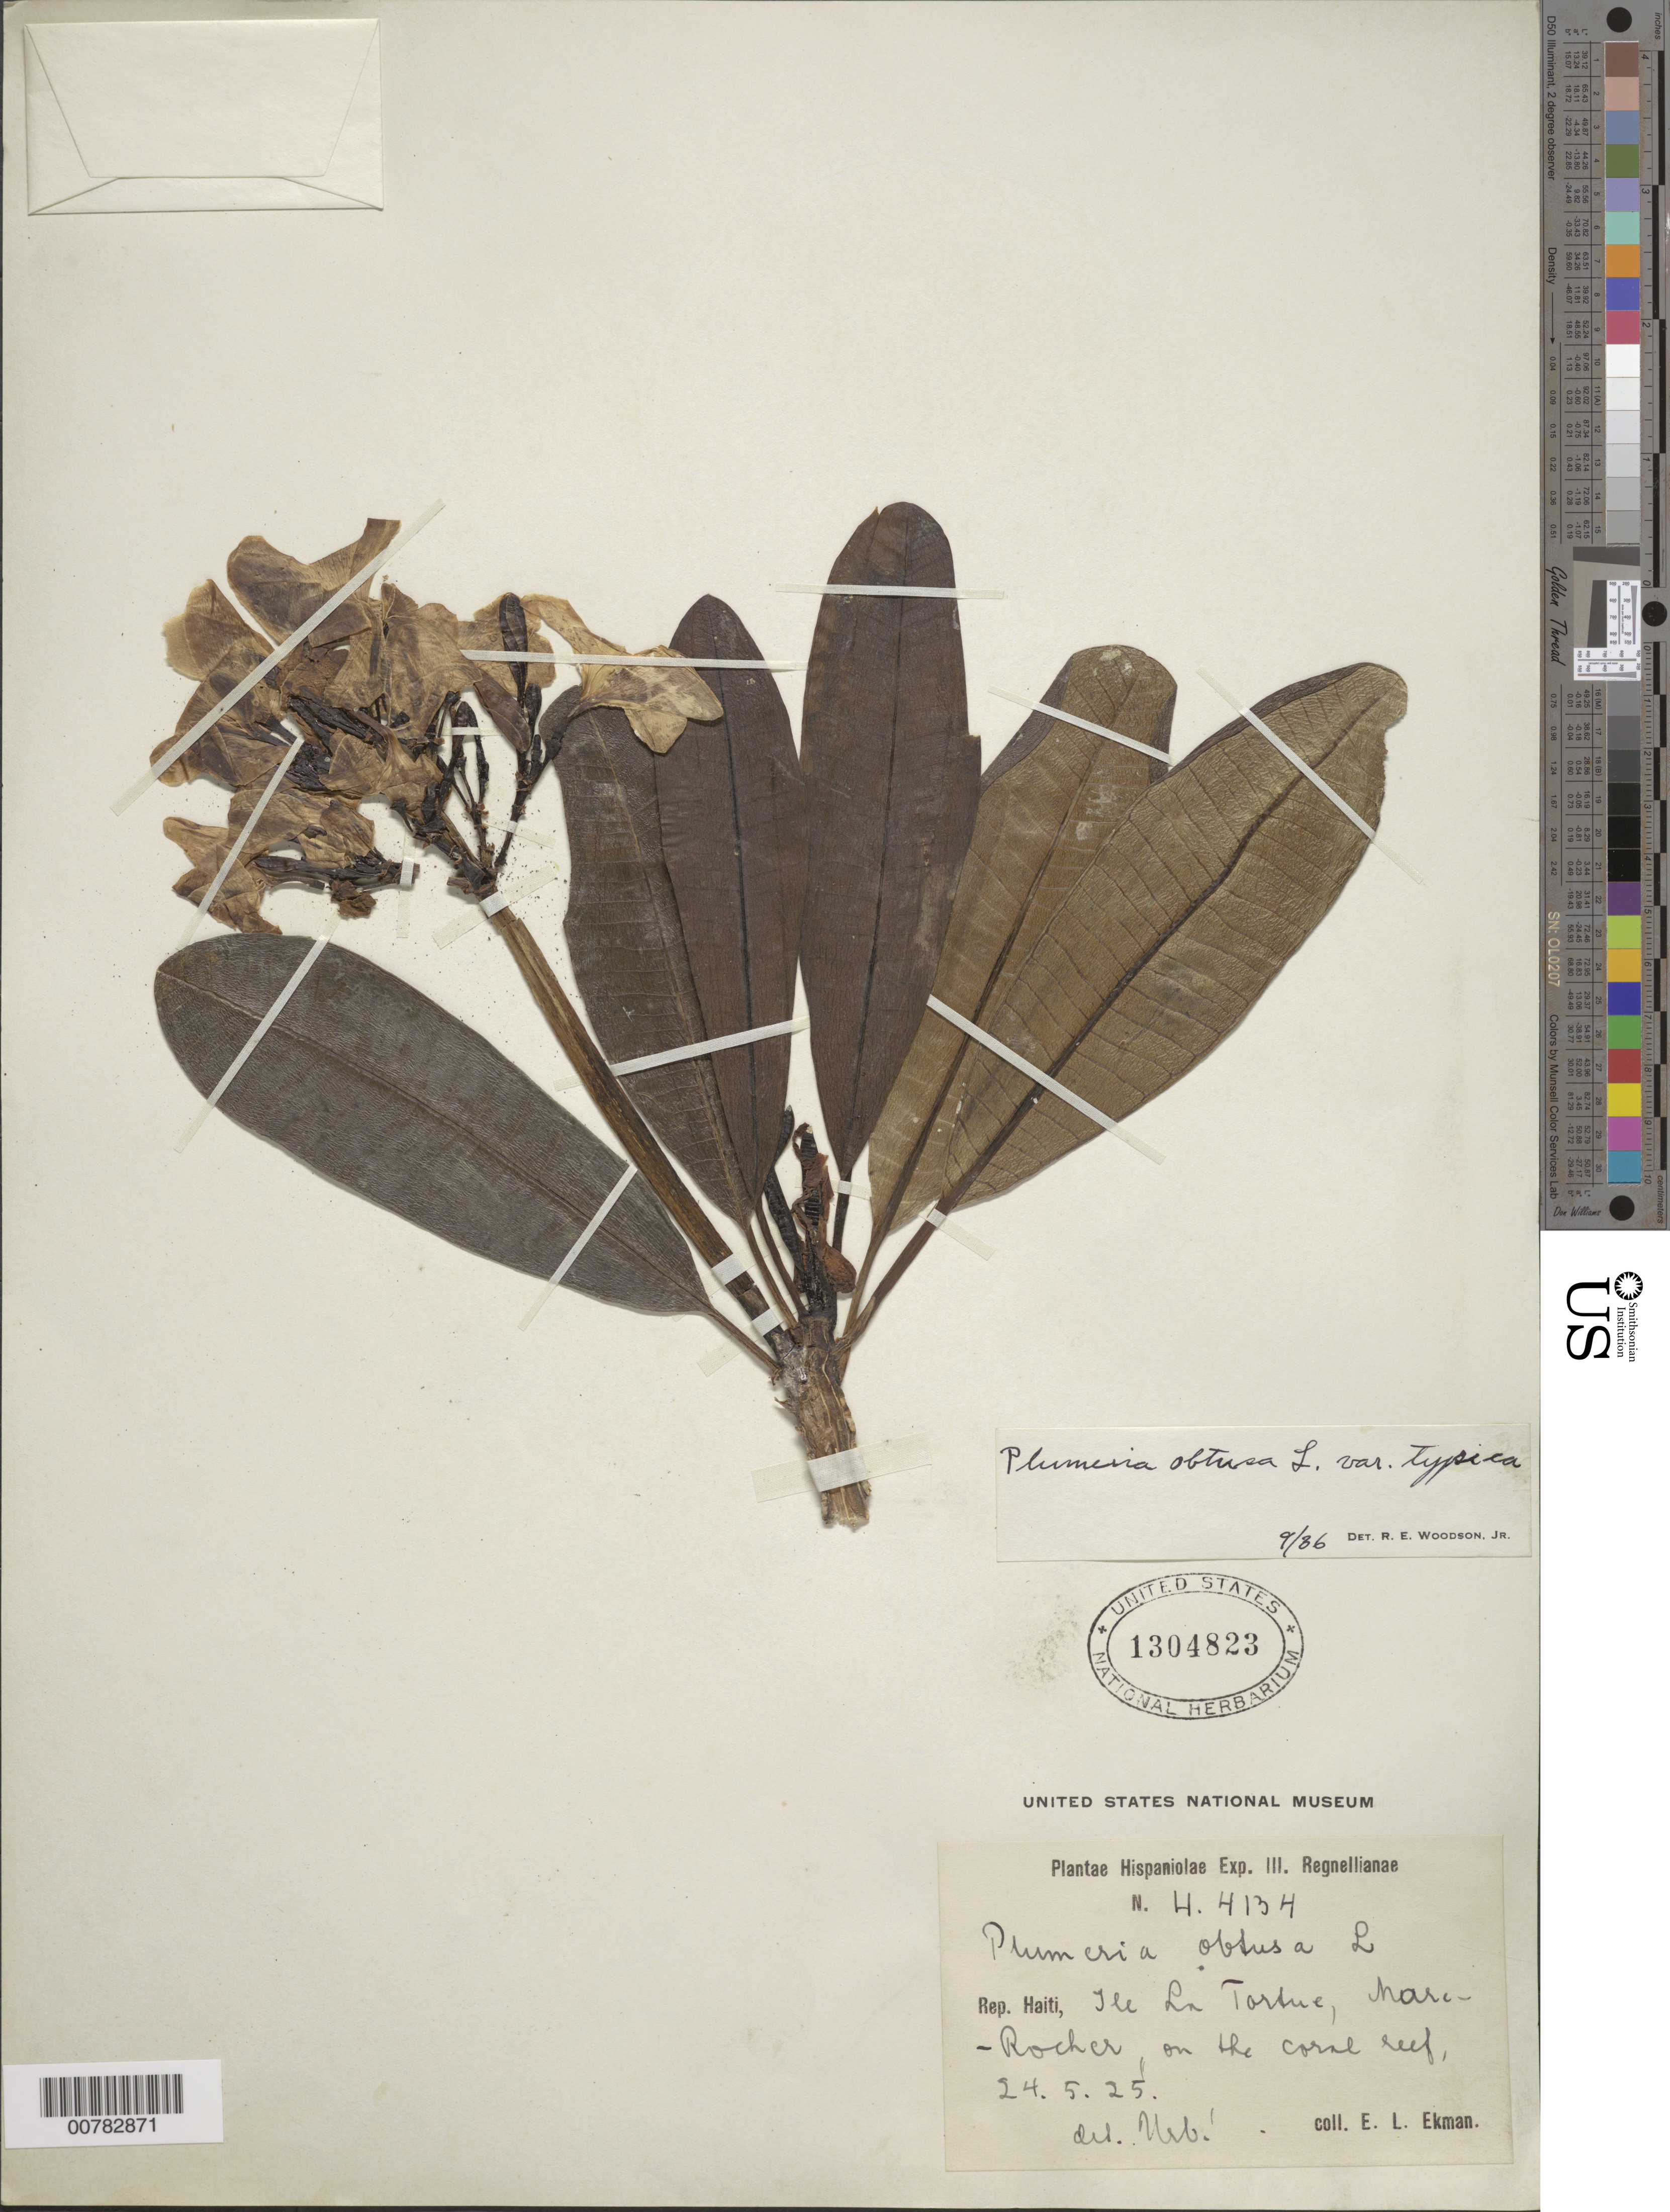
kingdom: Plantae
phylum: Tracheophyta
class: Magnoliopsida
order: Gentianales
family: Apocynaceae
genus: Plumeria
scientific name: Plumeria obtusa var. typica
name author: Woodson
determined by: Woodson, R. E., Jr.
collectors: E. L. Ekman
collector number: H 4134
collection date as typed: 24 May 1925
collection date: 1925-05-24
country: Haiti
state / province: Nord-Óuest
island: Île de la Tortue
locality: Ile La Tortue, Marc-Rocher.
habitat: On the coral reef.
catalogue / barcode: US 1304823